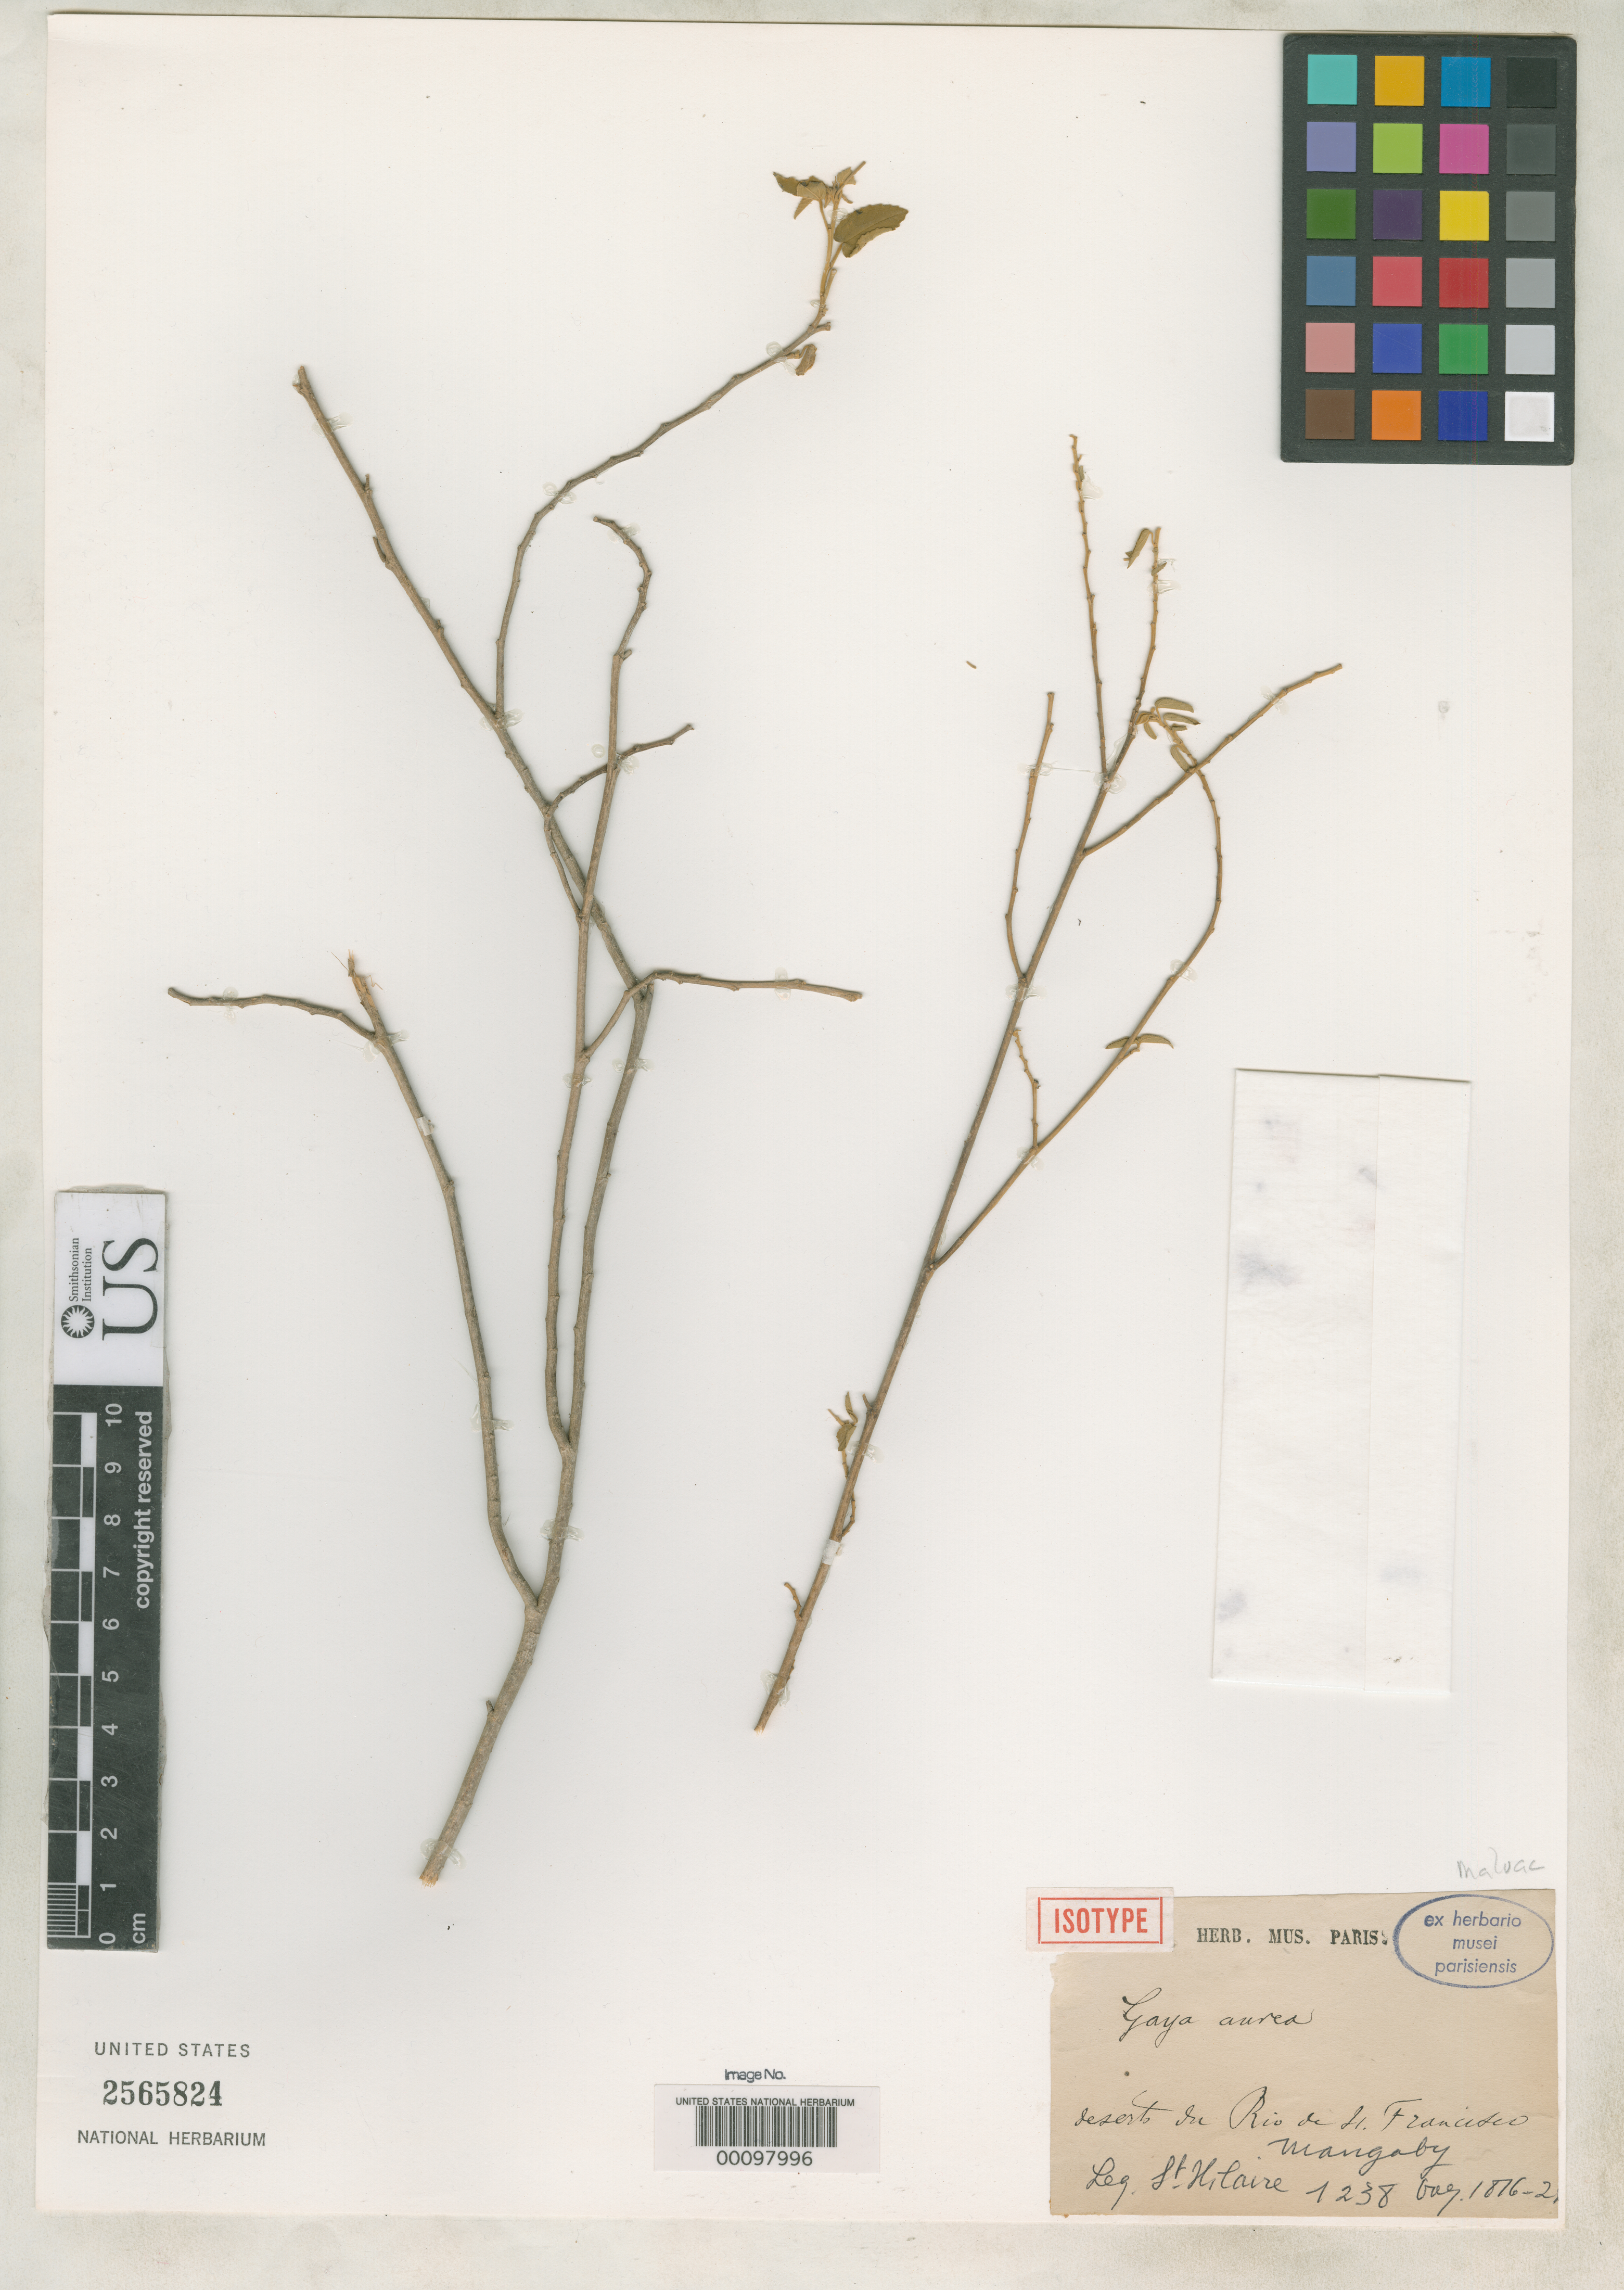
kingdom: Plantae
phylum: Tracheophyta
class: Magnoliopsida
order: Malvales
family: Malvaceae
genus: Gaya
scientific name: Gaya aurea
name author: A. St.-Hil.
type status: Syntype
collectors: A. F. C. P. de Saint-Hilaire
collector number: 1238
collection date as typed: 1816 to -- --- 1821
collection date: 1816/1821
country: Brazil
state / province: Minas Gerais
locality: Near Mangahy Certao.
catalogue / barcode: US 2565824